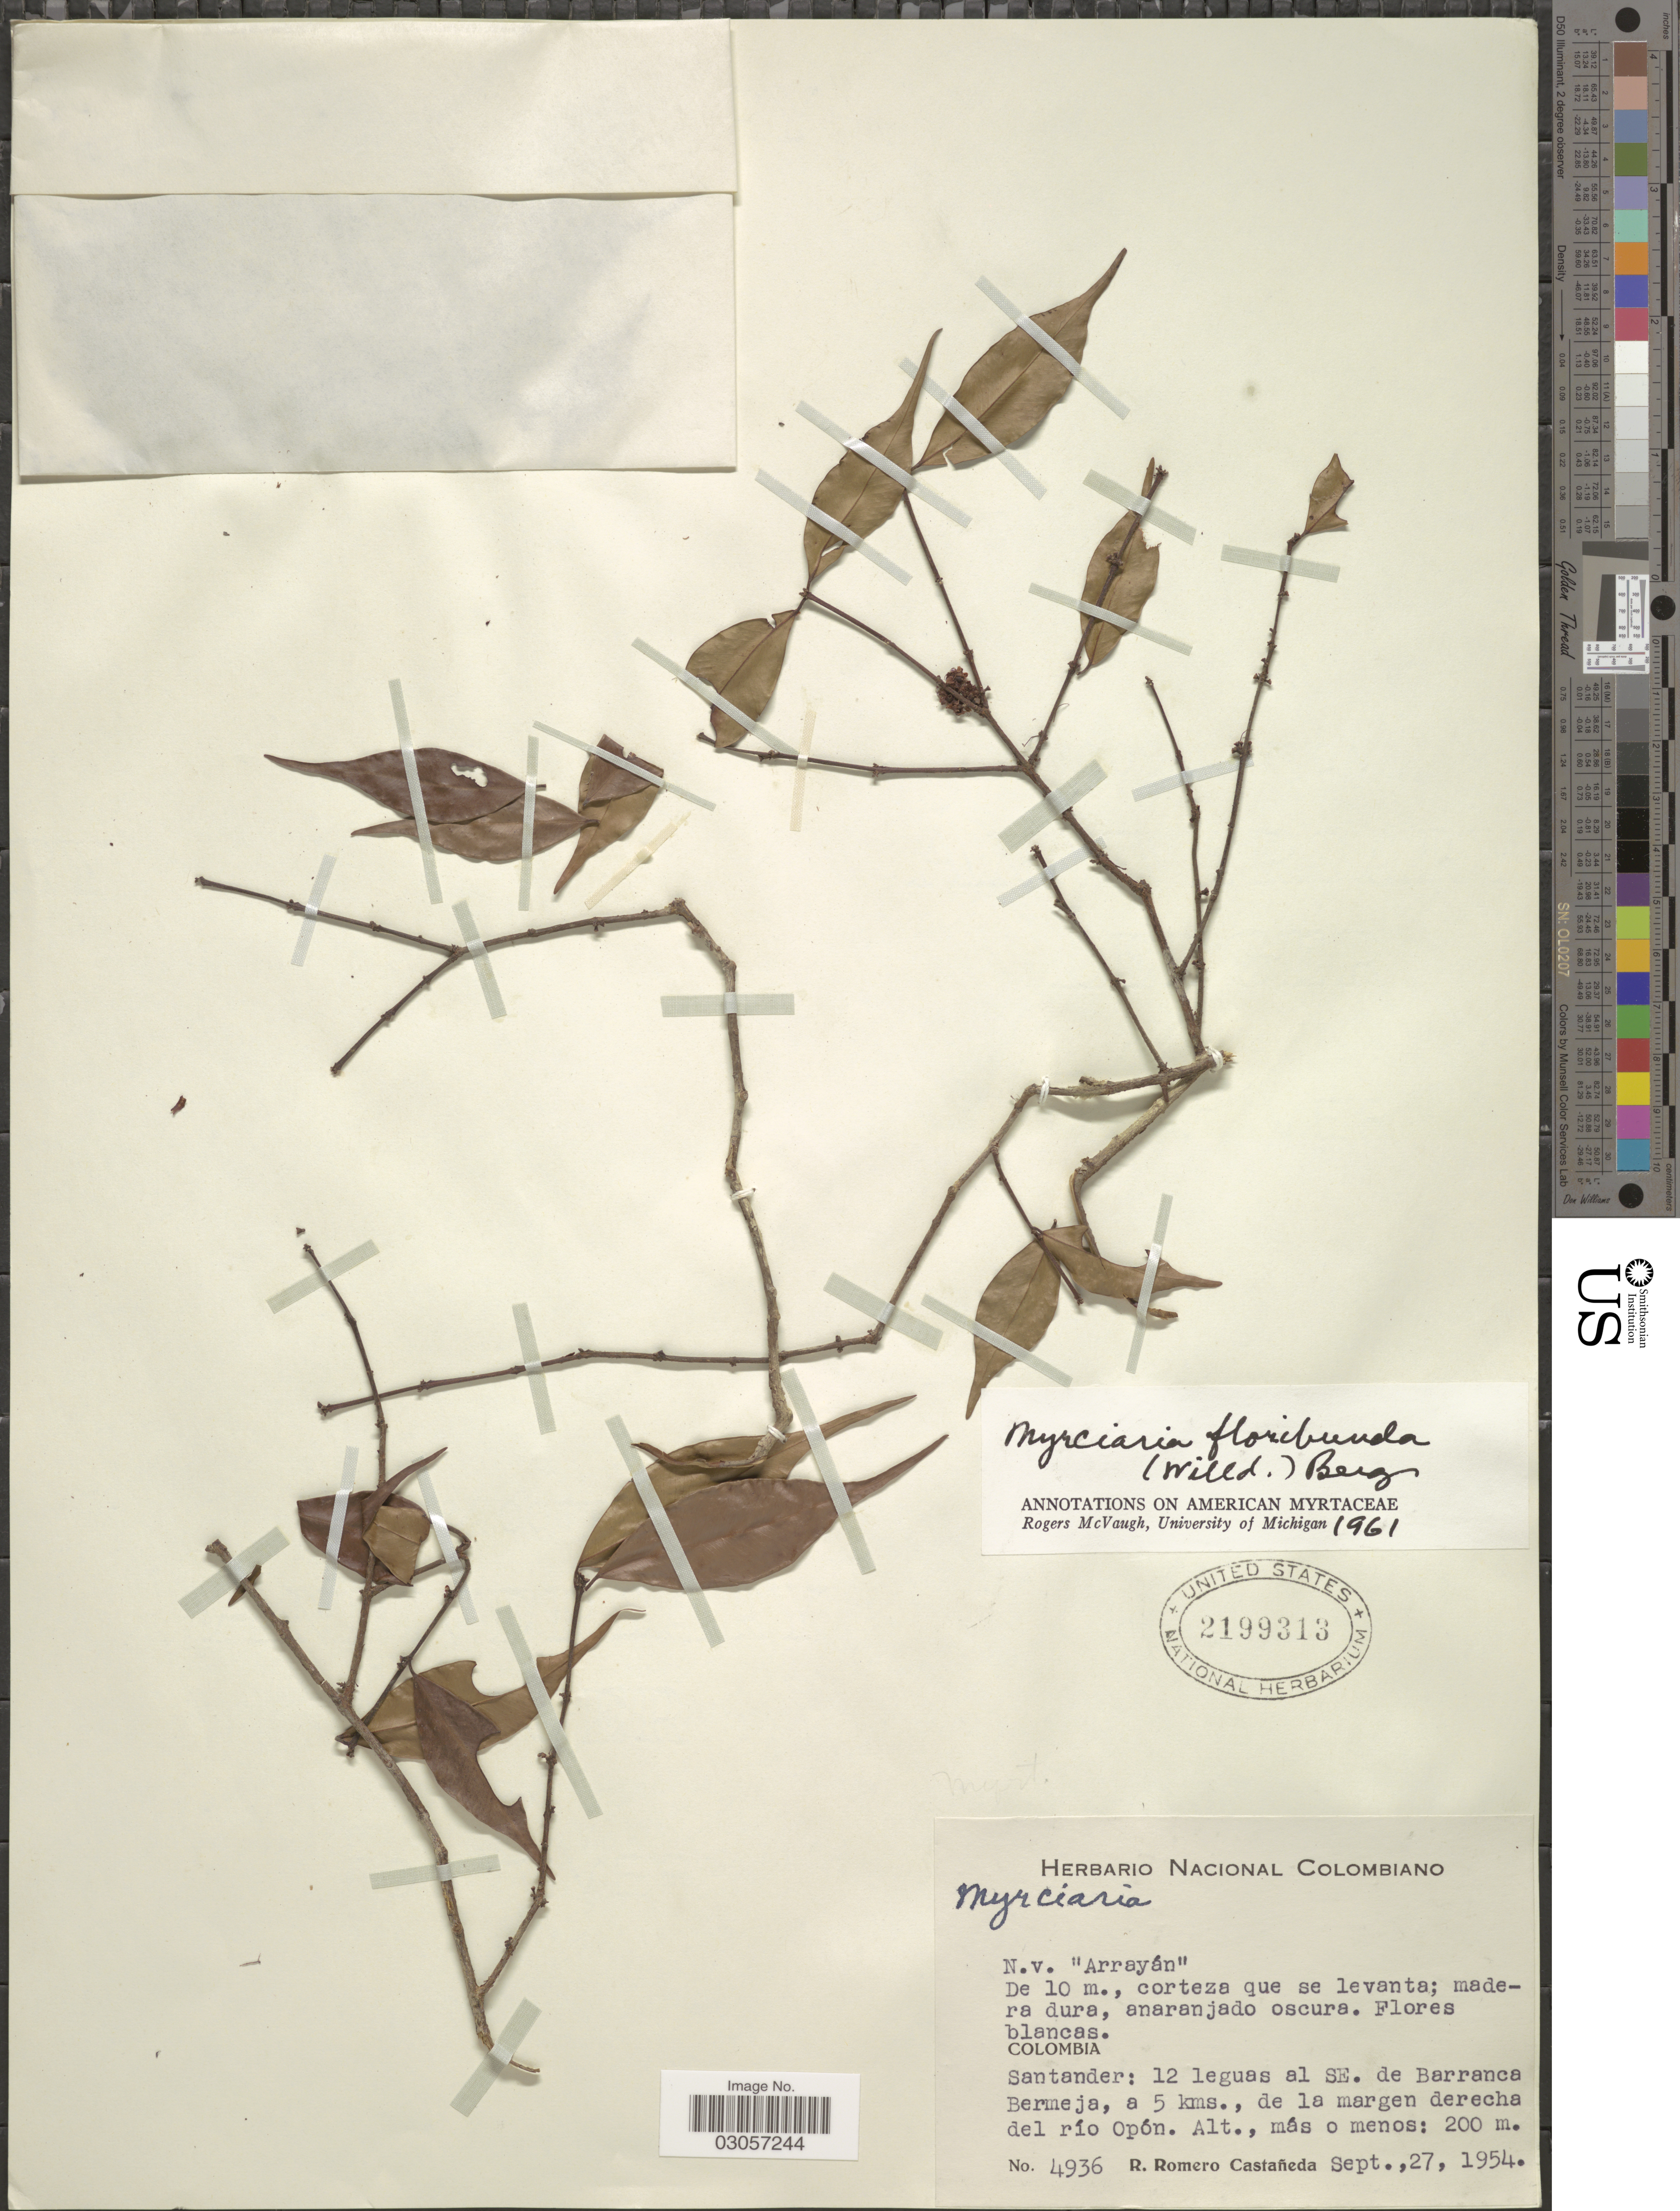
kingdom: Plantae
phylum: Tracheophyta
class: Magnoliopsida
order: Myrtales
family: Myrtaceae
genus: Myrciaria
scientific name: Myrciaria floribunda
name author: (H. West ex Willd.) O. Berg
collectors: R. Romero Castañeda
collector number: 4936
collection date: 1954-09-27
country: Colombia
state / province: Santander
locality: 12 leguas al SE. de Barranca Bermeja, a 5 kms., de la margen derecha del río Opón.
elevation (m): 200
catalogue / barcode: US 2199313